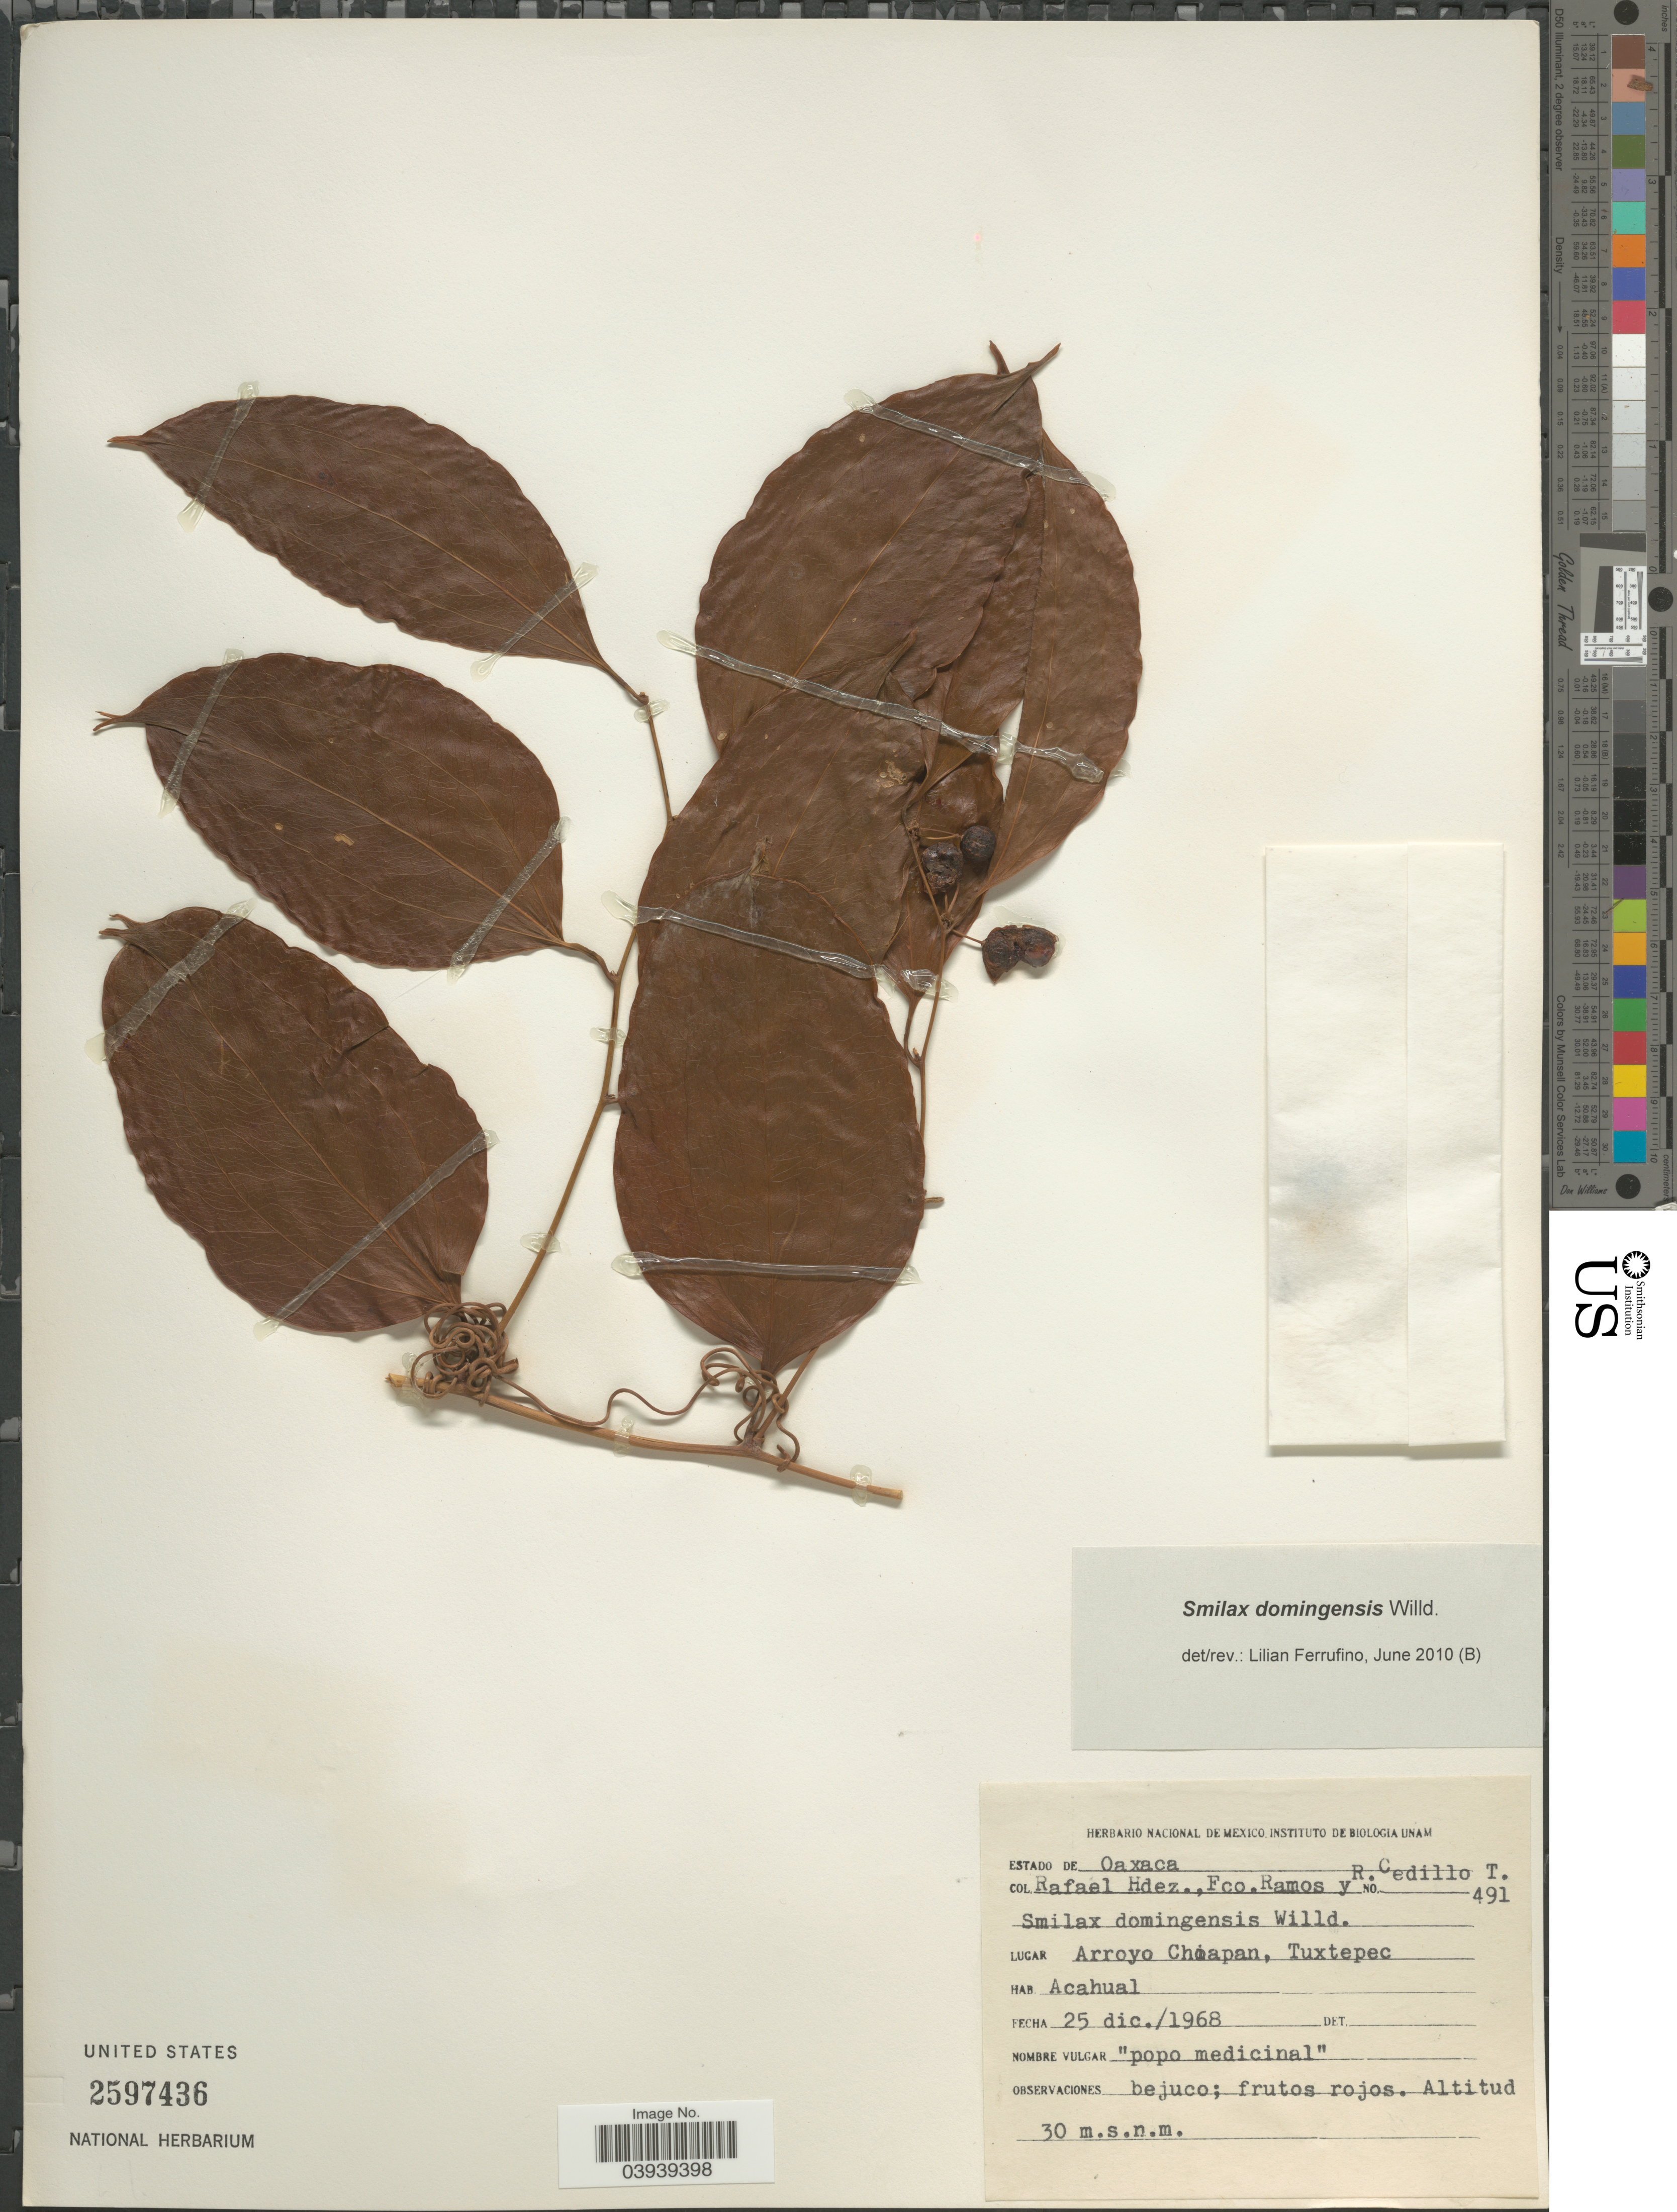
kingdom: Plantae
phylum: Tracheophyta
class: Liliopsida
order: Liliales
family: Smilacaceae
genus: Smilax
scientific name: Smilax domingensis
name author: Willd.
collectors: R. Hdez, F. Ramos & R. CedilloT.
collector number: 491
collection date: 1968-12-25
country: Mexico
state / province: Oaxaca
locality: Arroyo Chiapan, Tuxtepec.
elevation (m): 30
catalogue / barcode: US 2597436